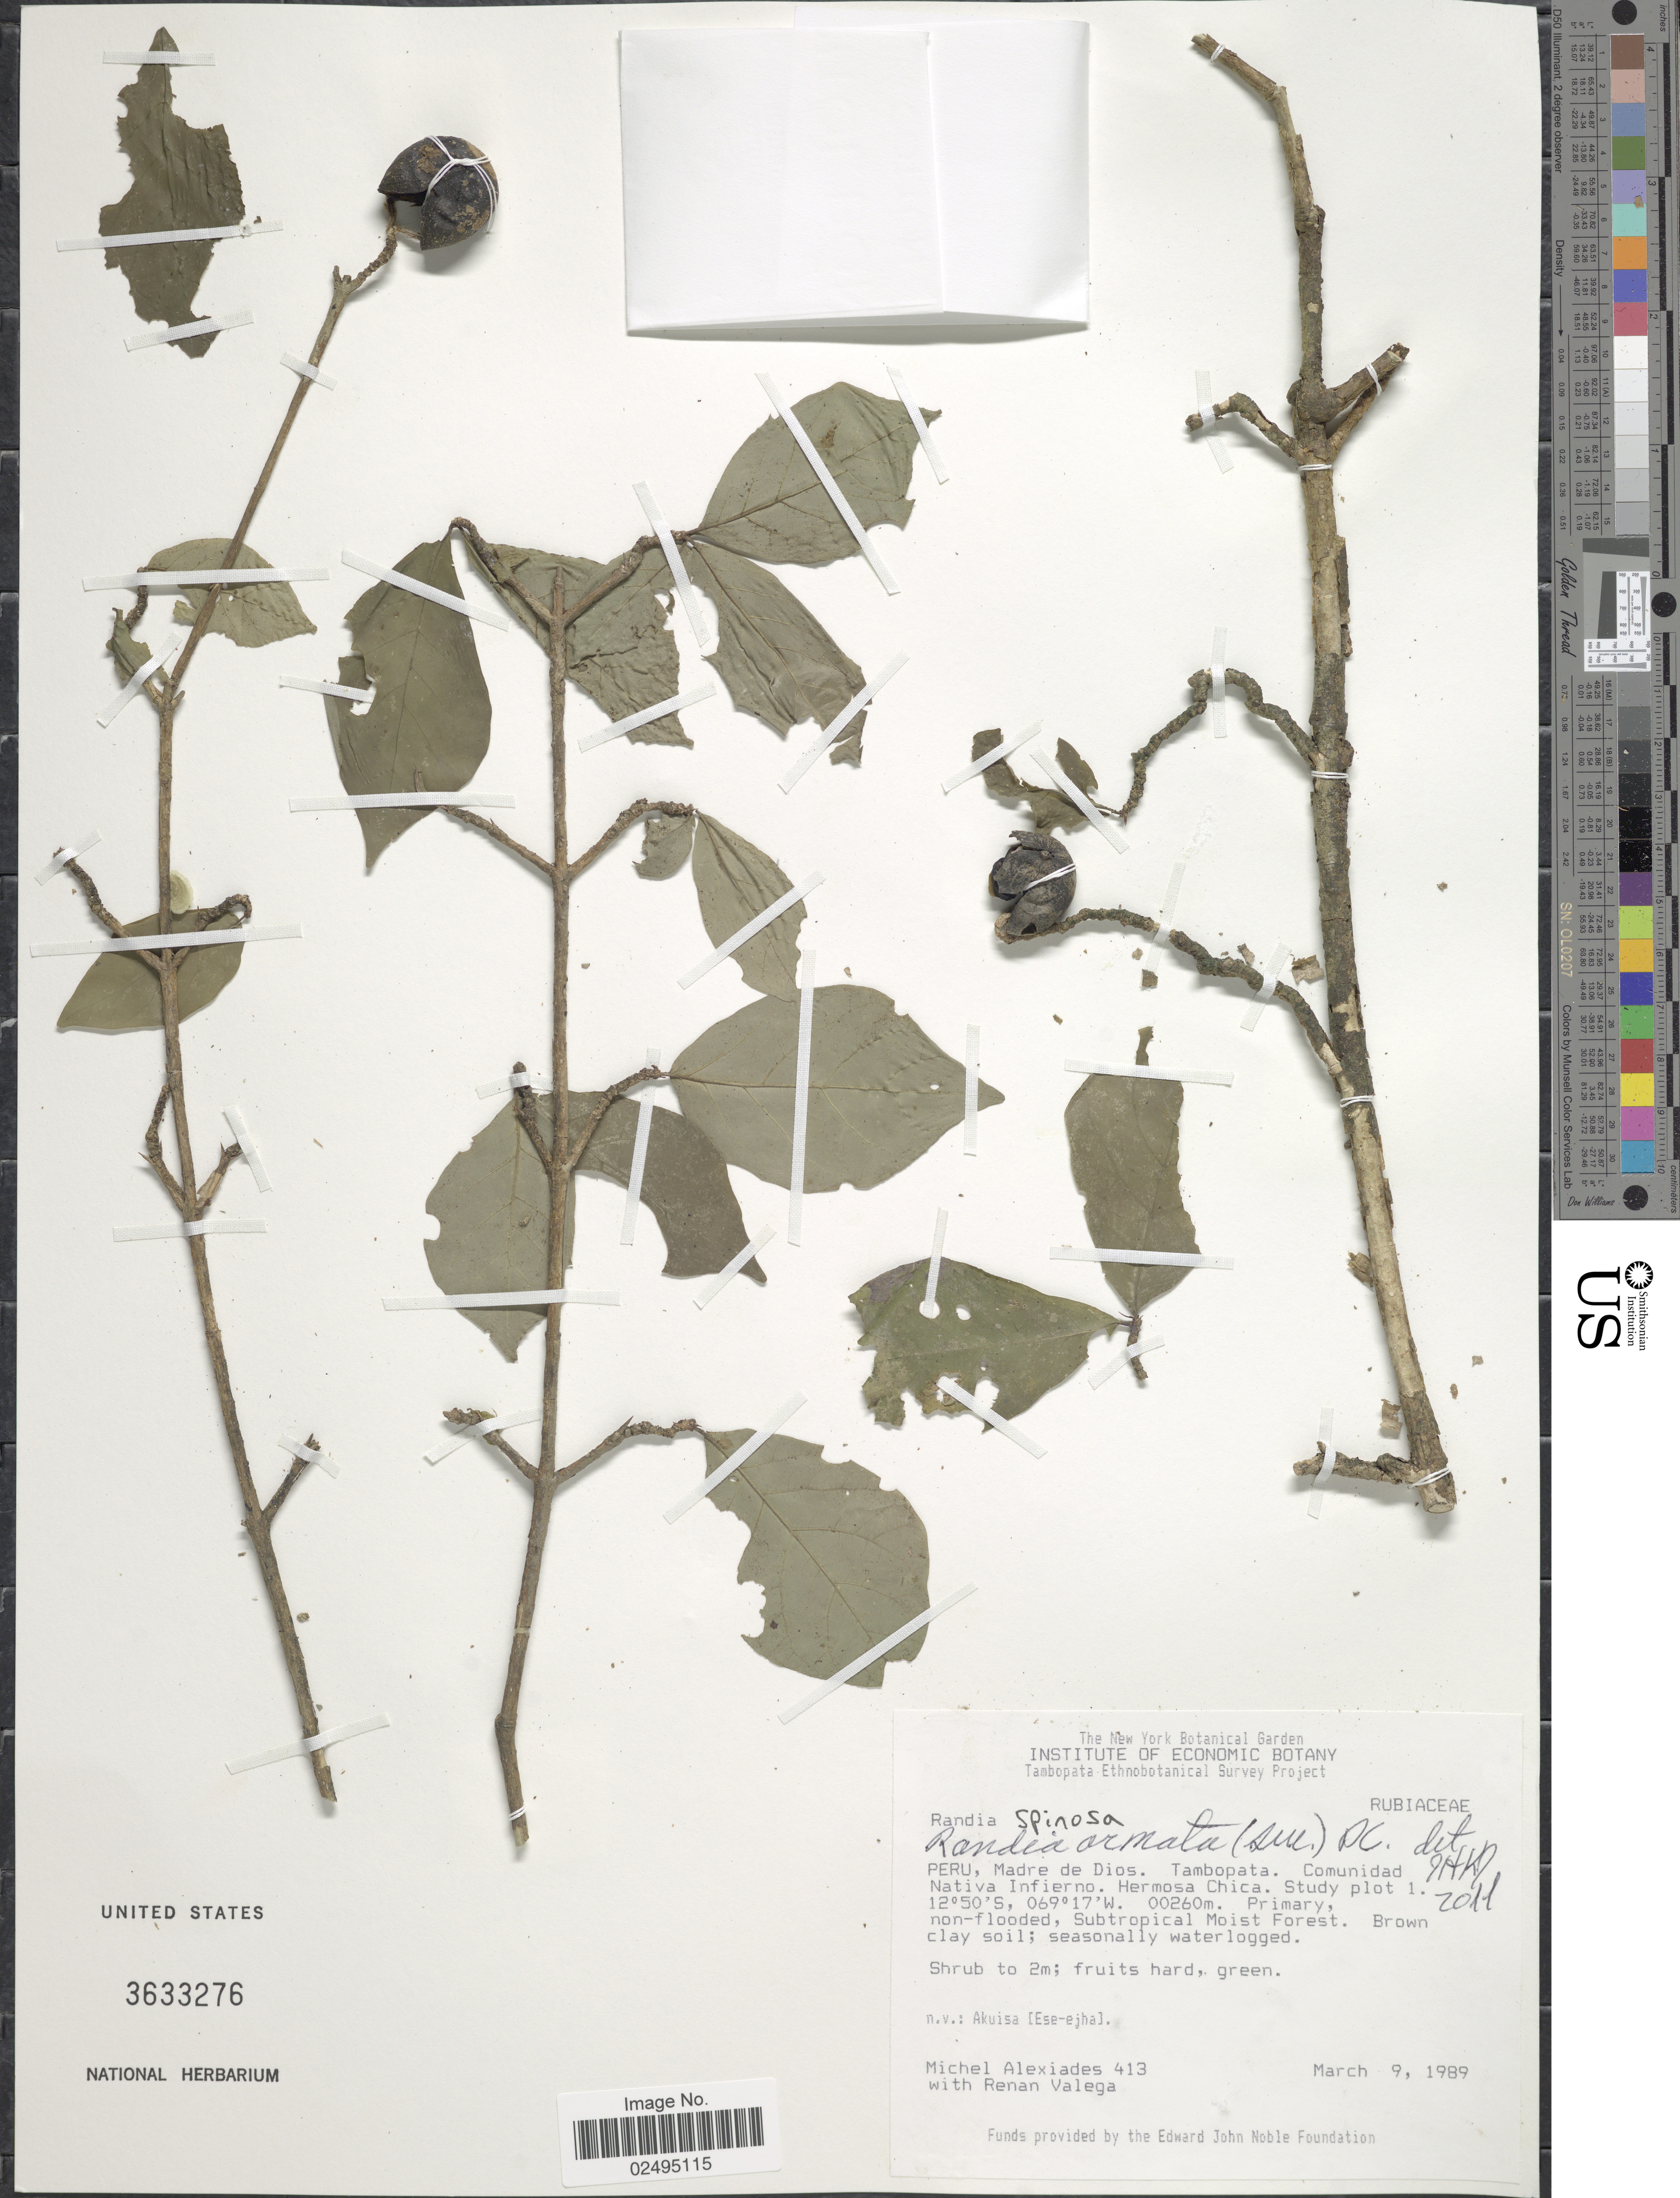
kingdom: Plantae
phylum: Tracheophyta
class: Magnoliopsida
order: Gentianales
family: Rubiaceae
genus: Randia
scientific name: Randia armata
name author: (Sw.) DC.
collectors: M. Alexiades & R. Valega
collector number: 413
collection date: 1989-03-09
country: Peru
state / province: Madre de Dios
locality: Tambopata. Comunidad Nativa Infierno. Hermosa Chica. Study plot 1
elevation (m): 260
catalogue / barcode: US 3633276